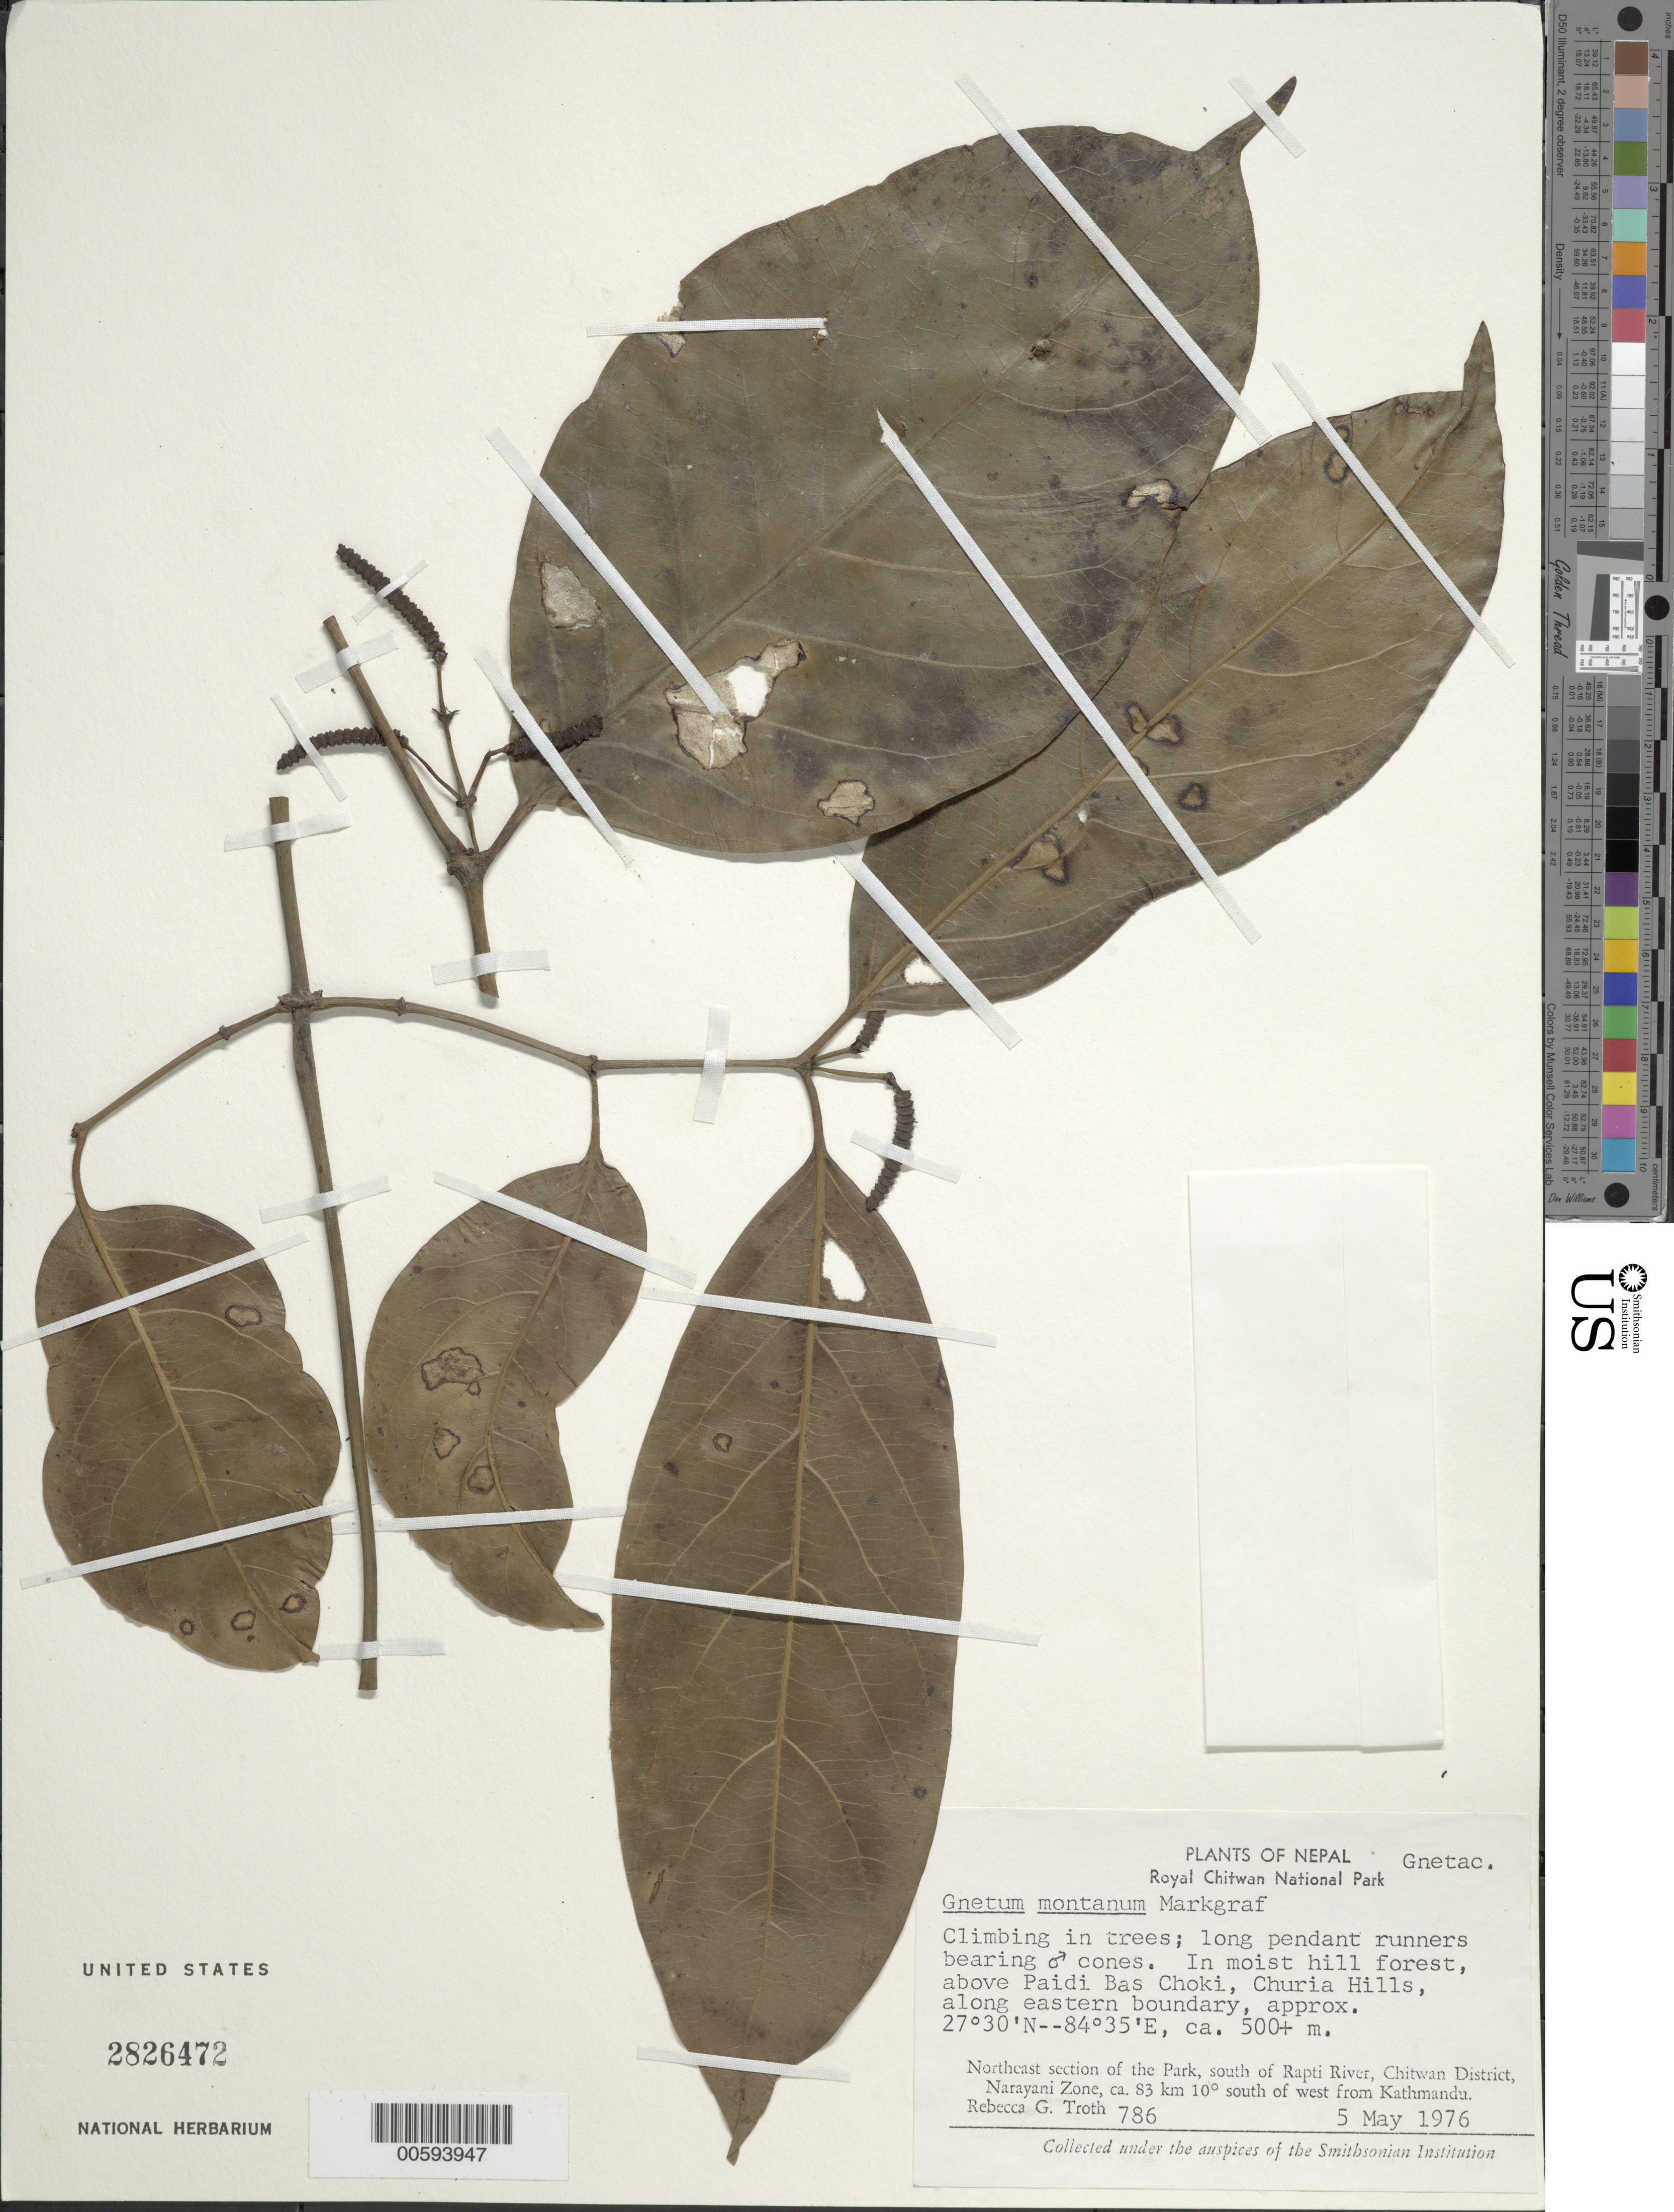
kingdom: Plantae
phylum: Tracheophyta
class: Gnetopsida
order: Gnetales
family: Gnetaceae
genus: Gnetum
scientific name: Gnetum montanum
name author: Markgr.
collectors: R. Troth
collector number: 786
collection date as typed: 05 May 1976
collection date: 1976-05-05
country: Nepal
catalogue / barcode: US 2826472